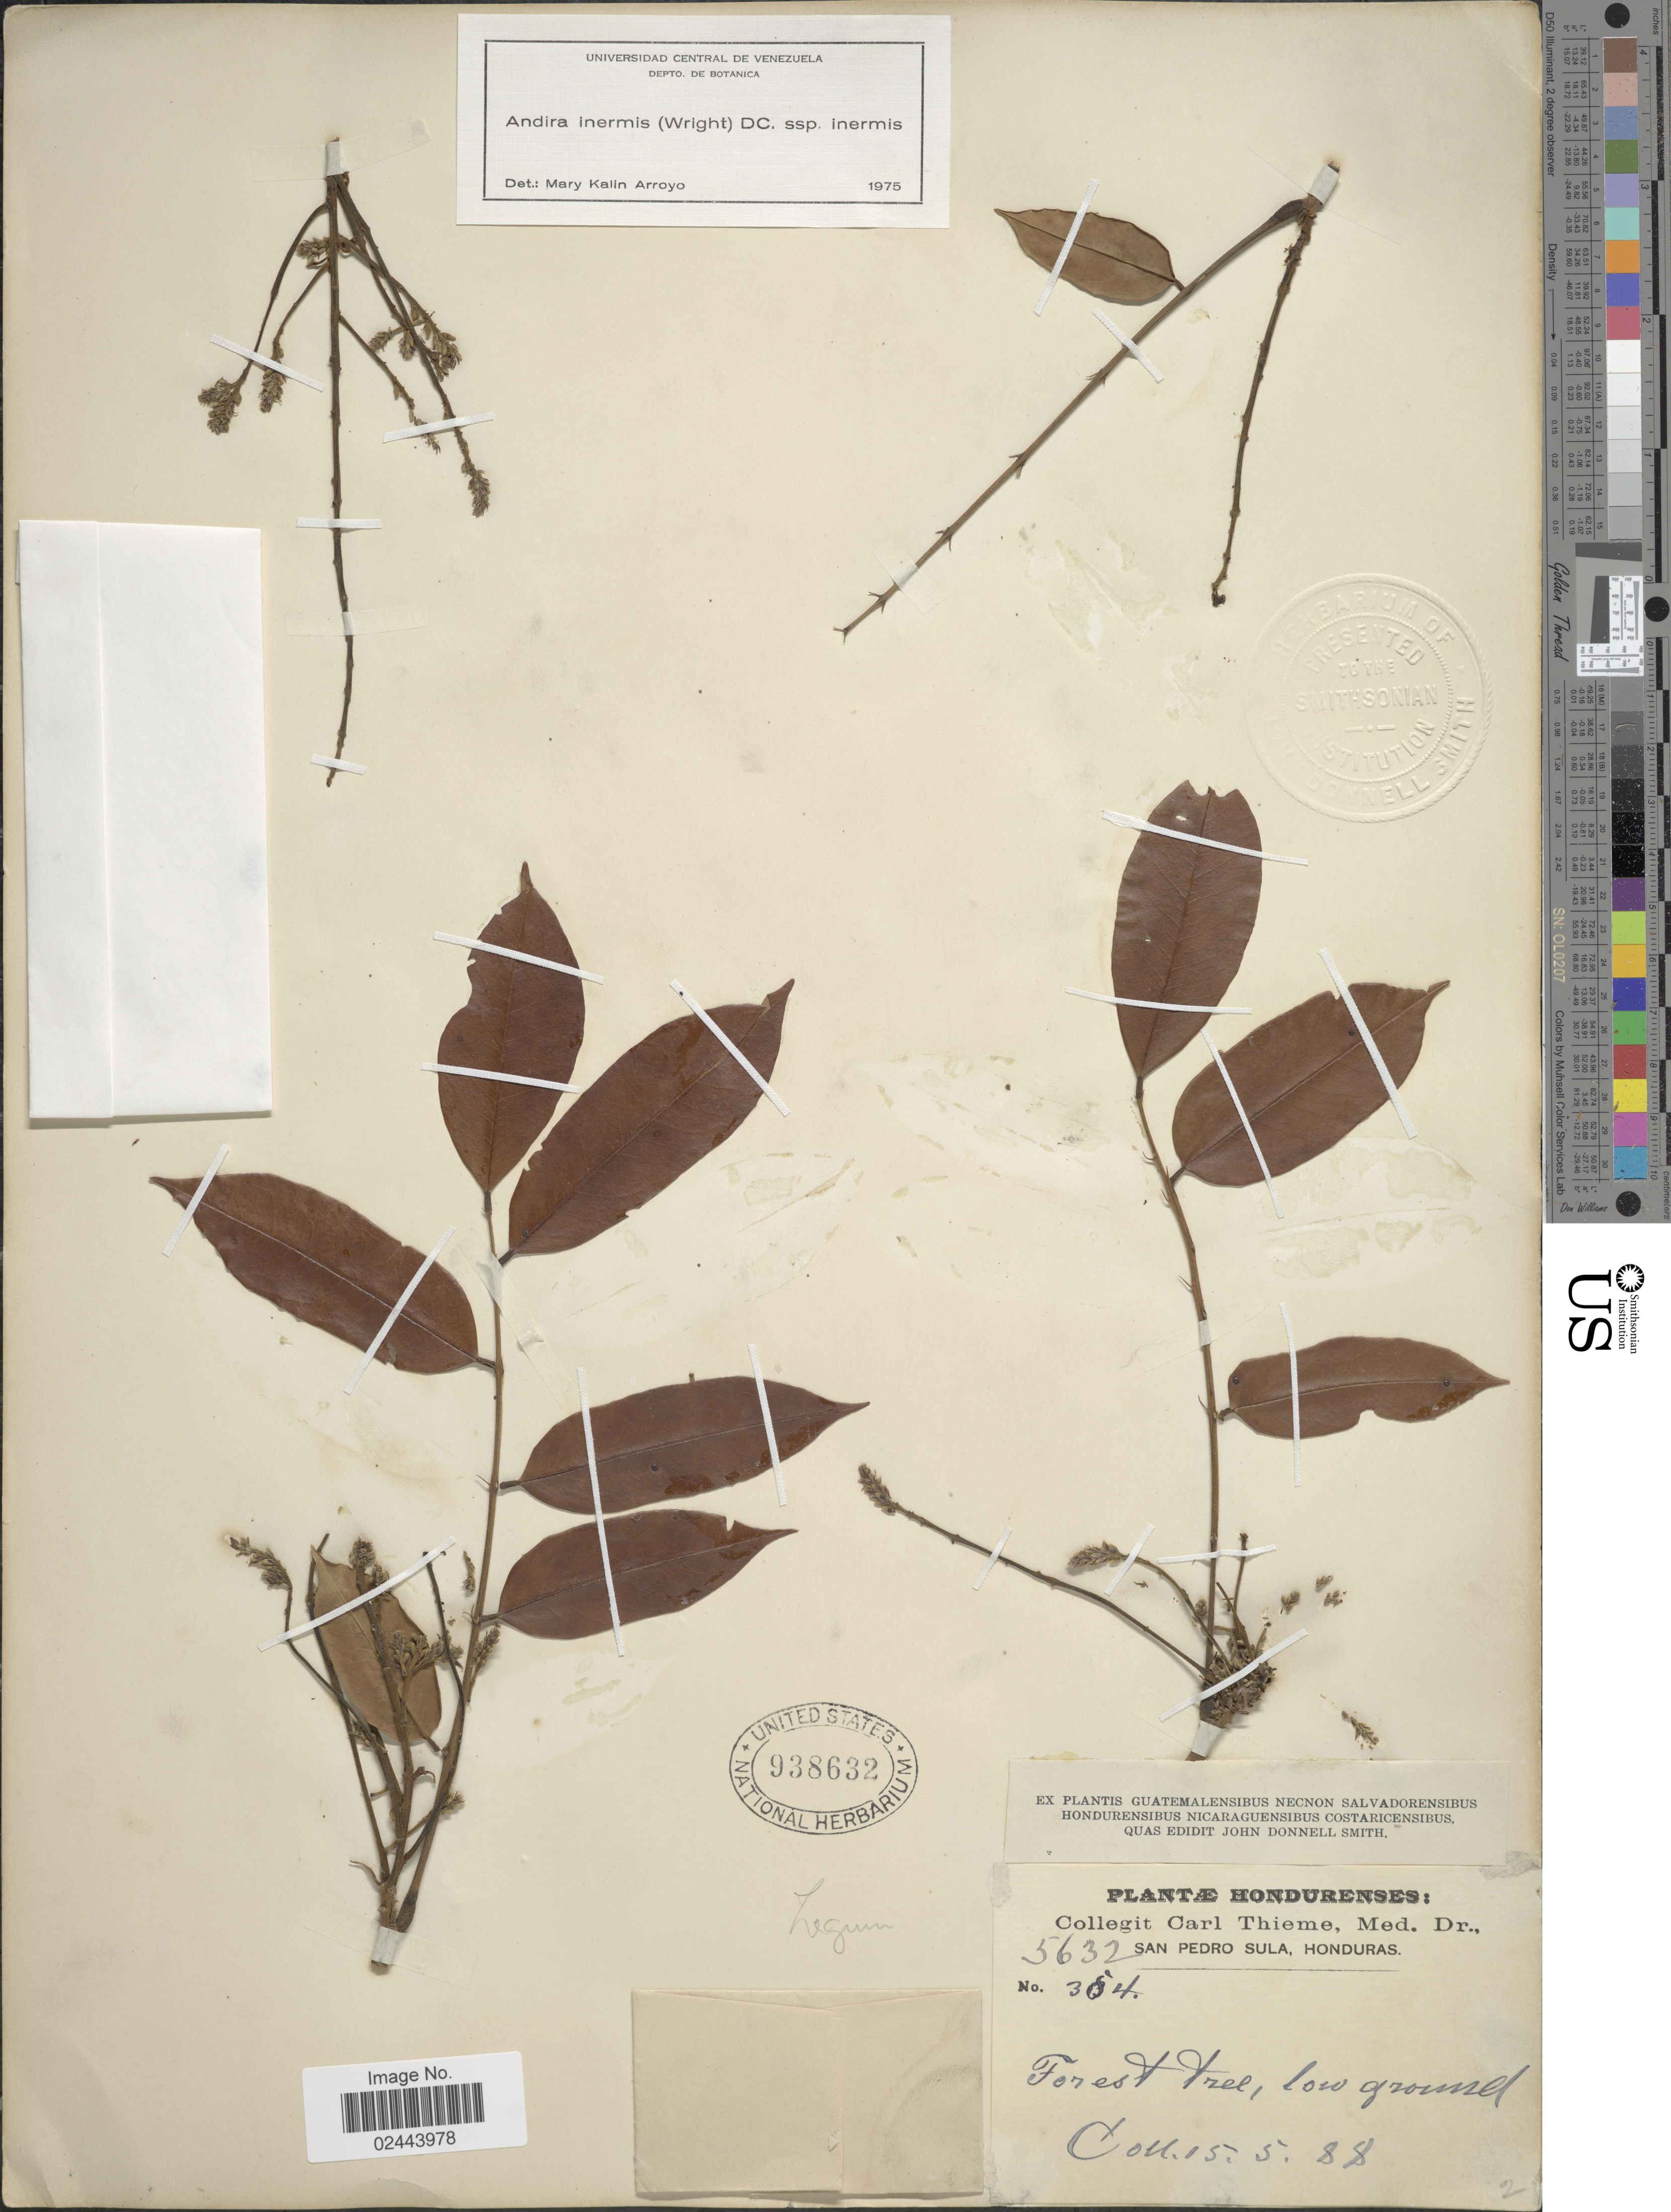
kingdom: Plantae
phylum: Tracheophyta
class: Magnoliopsida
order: Fabales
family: Fabaceae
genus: Andira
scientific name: Andira inermis subsp. inermis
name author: (W. Wright) Kunth ex DC.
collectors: C. Thieme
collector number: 5632/354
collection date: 1888-05-15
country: Honduras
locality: San Pedro Sula, Forest tree, low ground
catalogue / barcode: US 938632